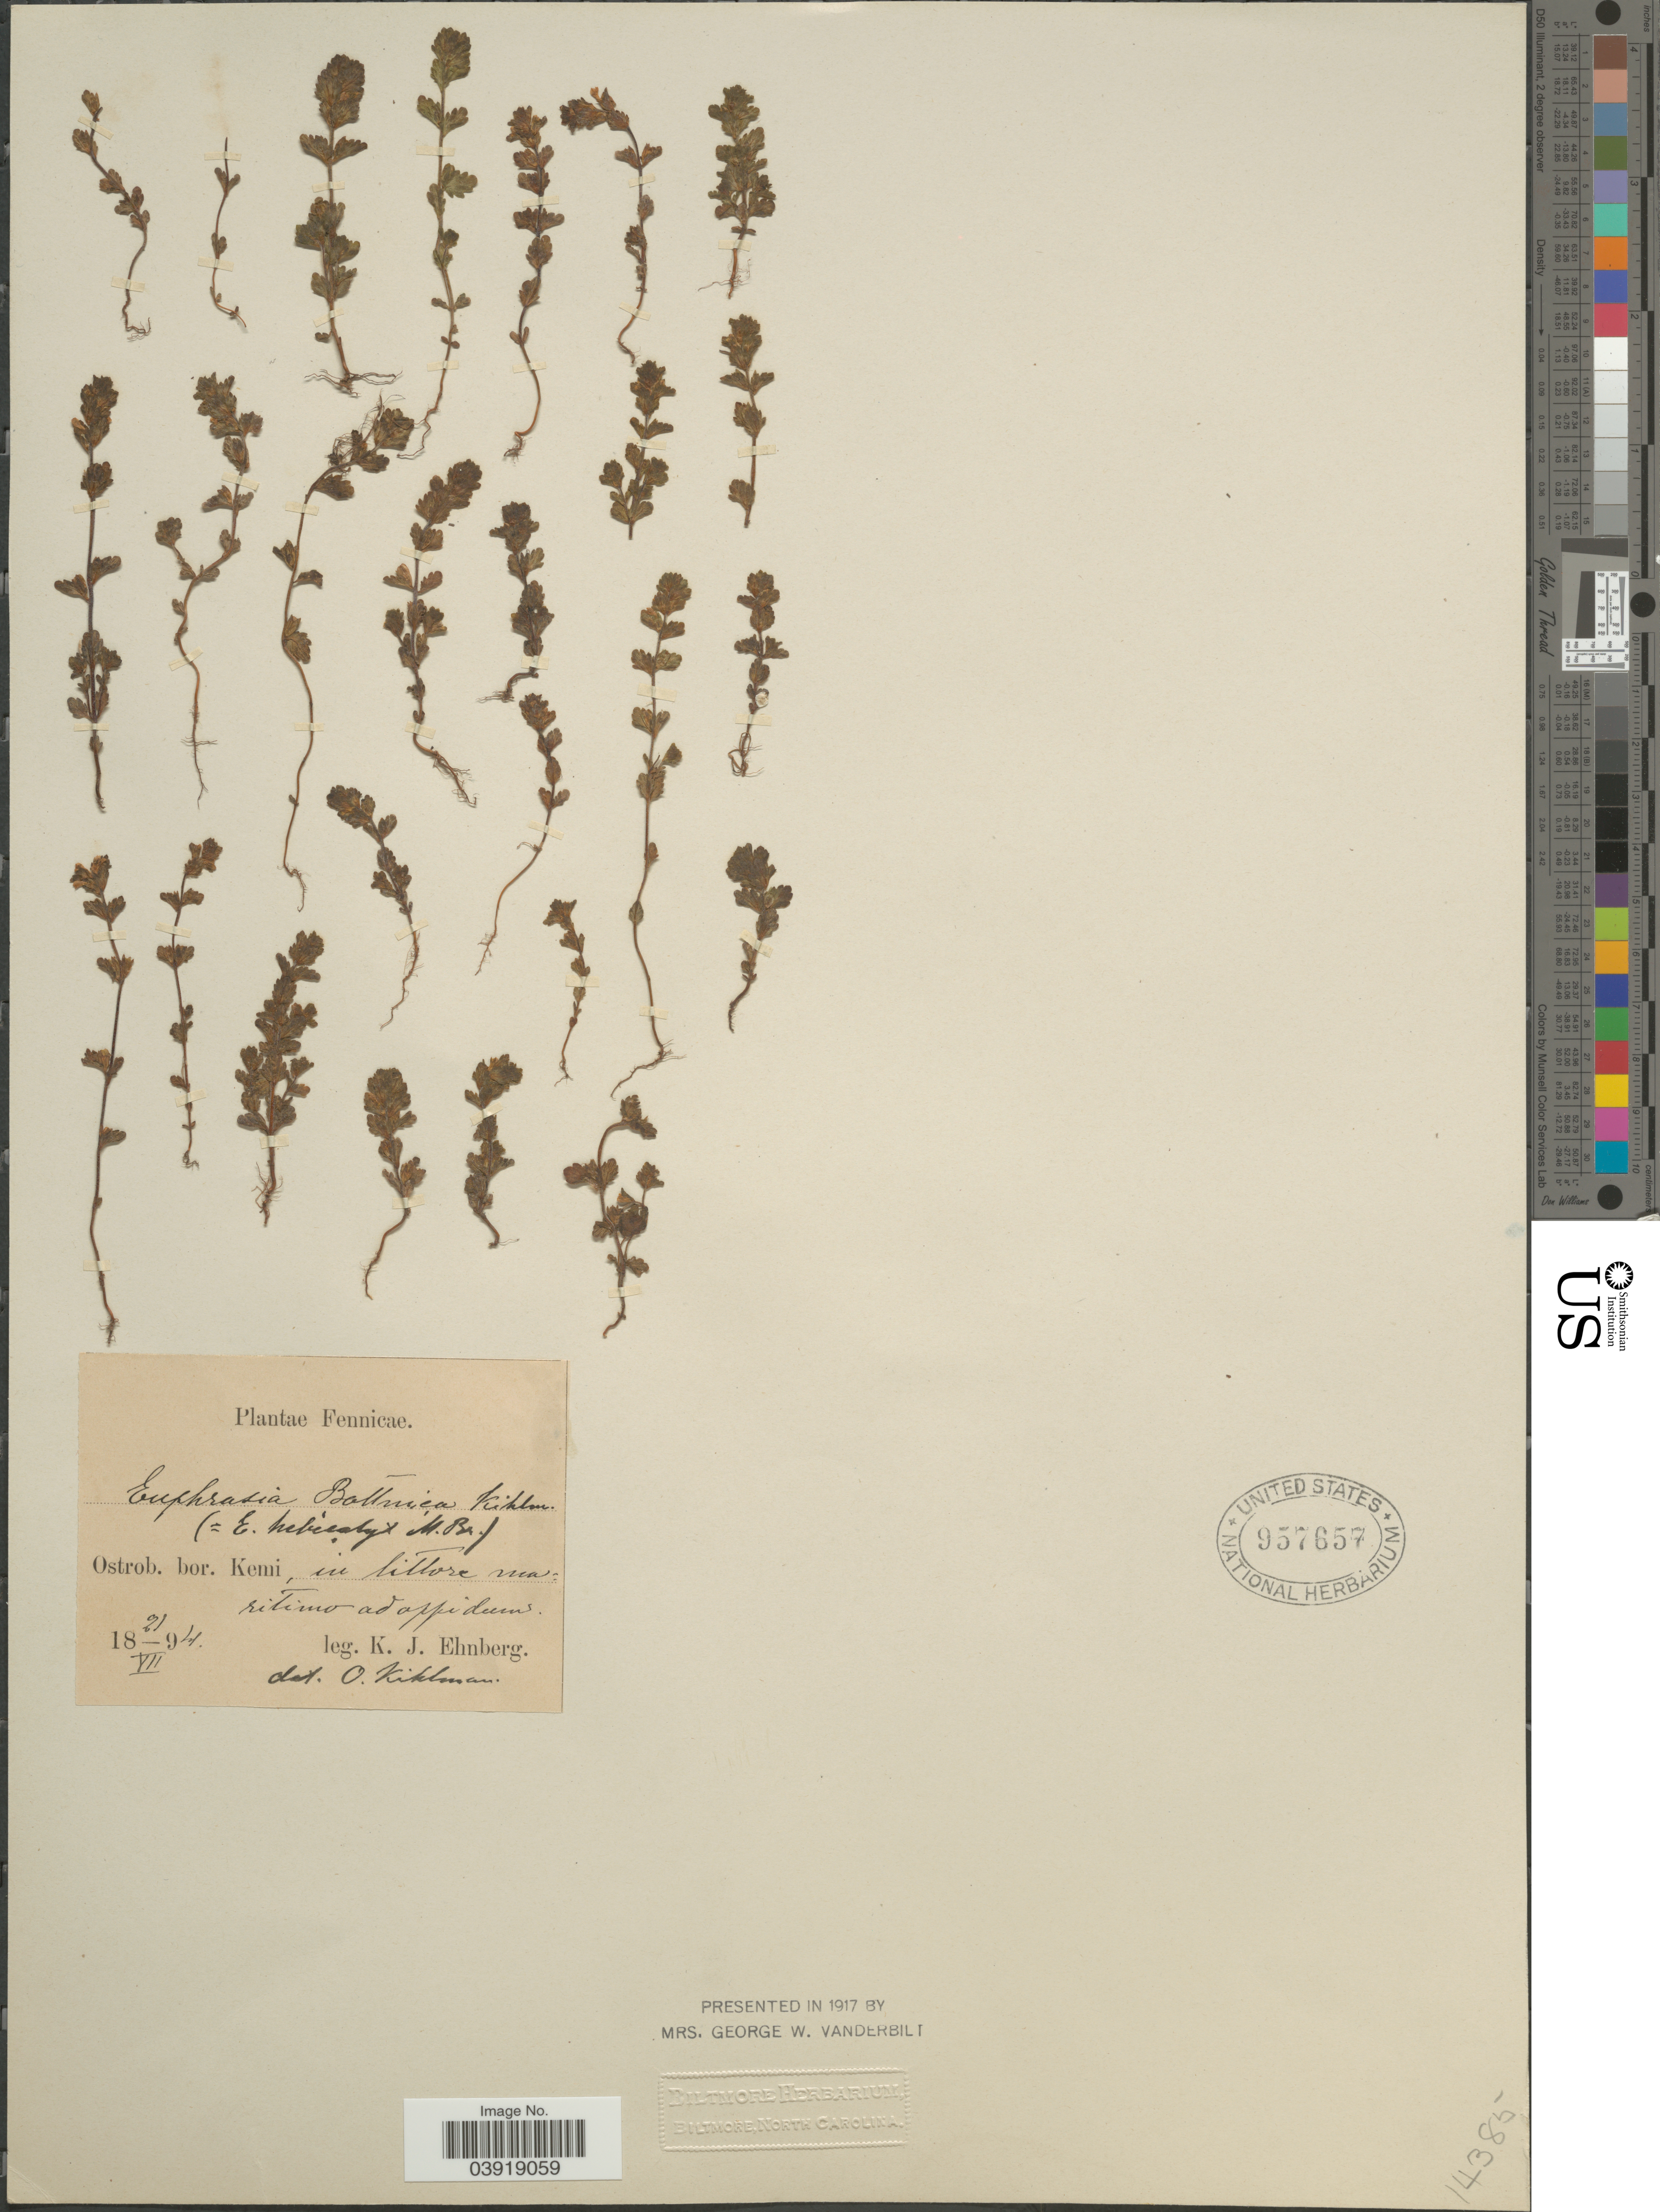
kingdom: Plantae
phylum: Tracheophyta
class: Magnoliopsida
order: Lamiales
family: Orobanchaceae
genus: Euphrasia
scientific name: Euphrasia bottnica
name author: Kihlm.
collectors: K. Ehnberg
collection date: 1894-07-21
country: Finland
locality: Fennicae. Ostrob. bor. Kemi, in littore mar ritimo ad oppidums.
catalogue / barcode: US 957657